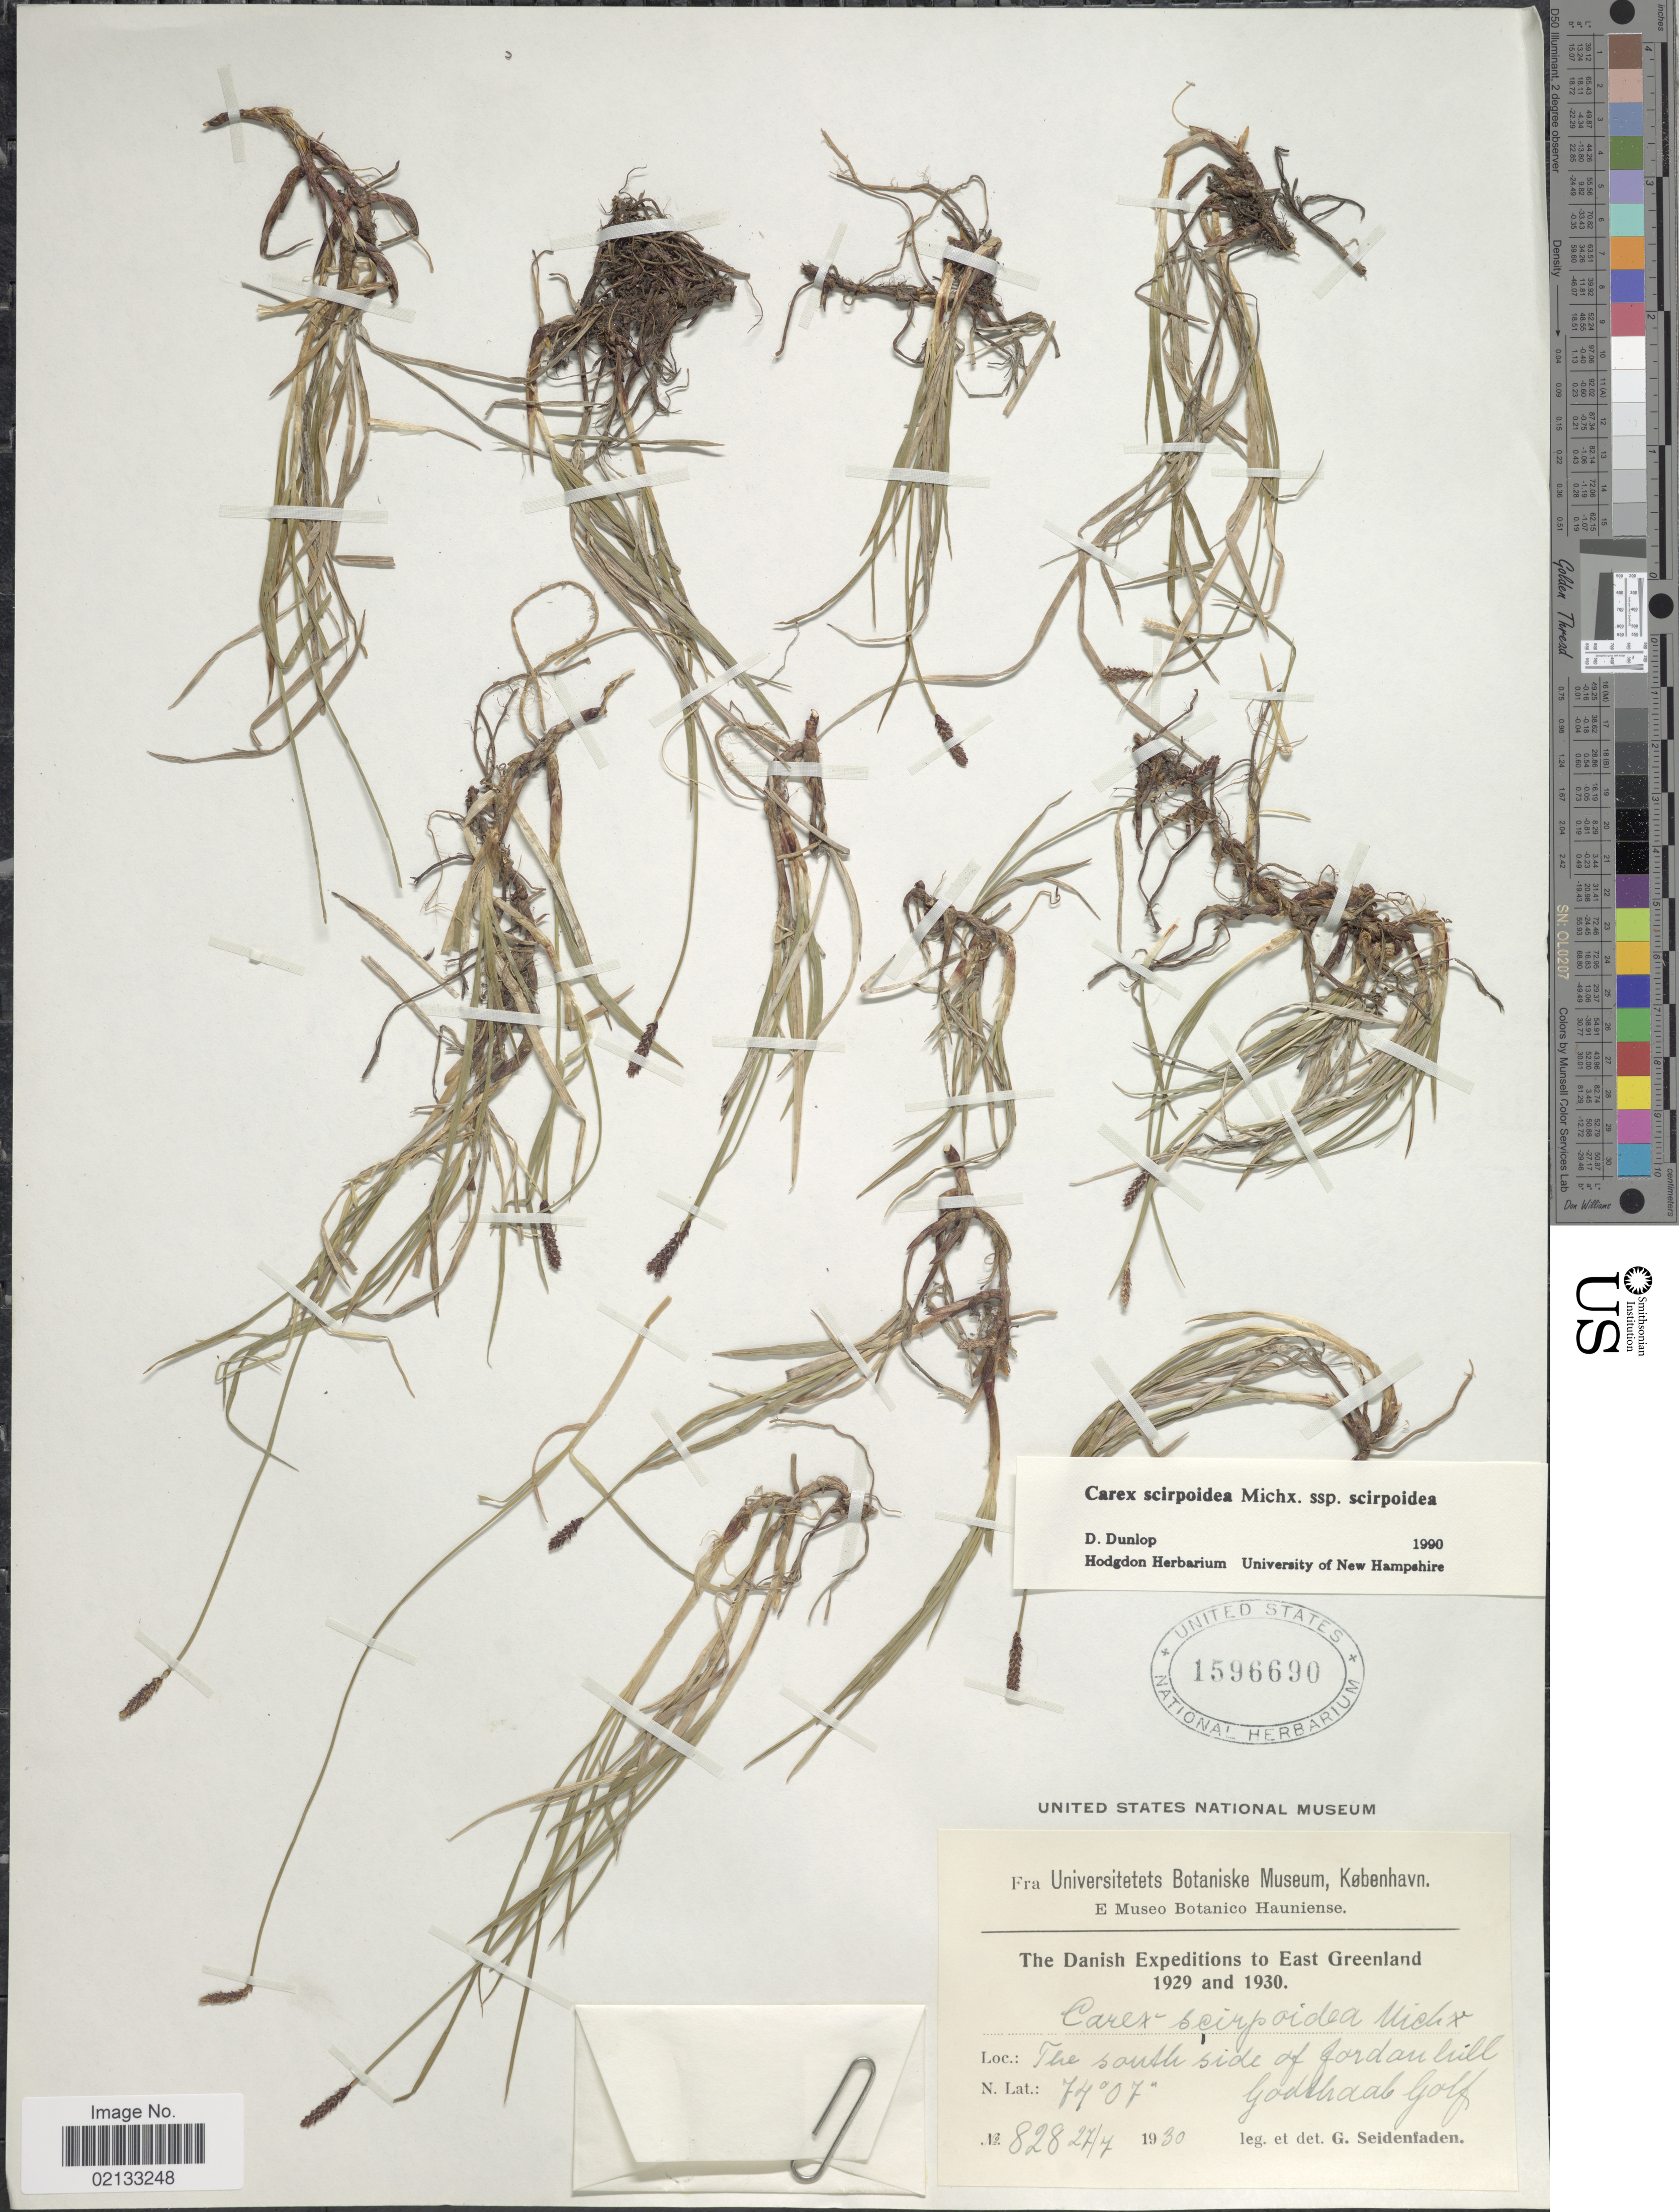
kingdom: Plantae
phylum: Tracheophyta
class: Liliopsida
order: Poales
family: Cyperaceae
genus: Carex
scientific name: Carex scirpoidea subsp. scirpoidea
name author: Michx.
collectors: G. Seidenfaden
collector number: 828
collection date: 1930-07-27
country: Greenland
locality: East Greenland, The south side of Hordan Hill Godshaab Golf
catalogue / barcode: US 1596690